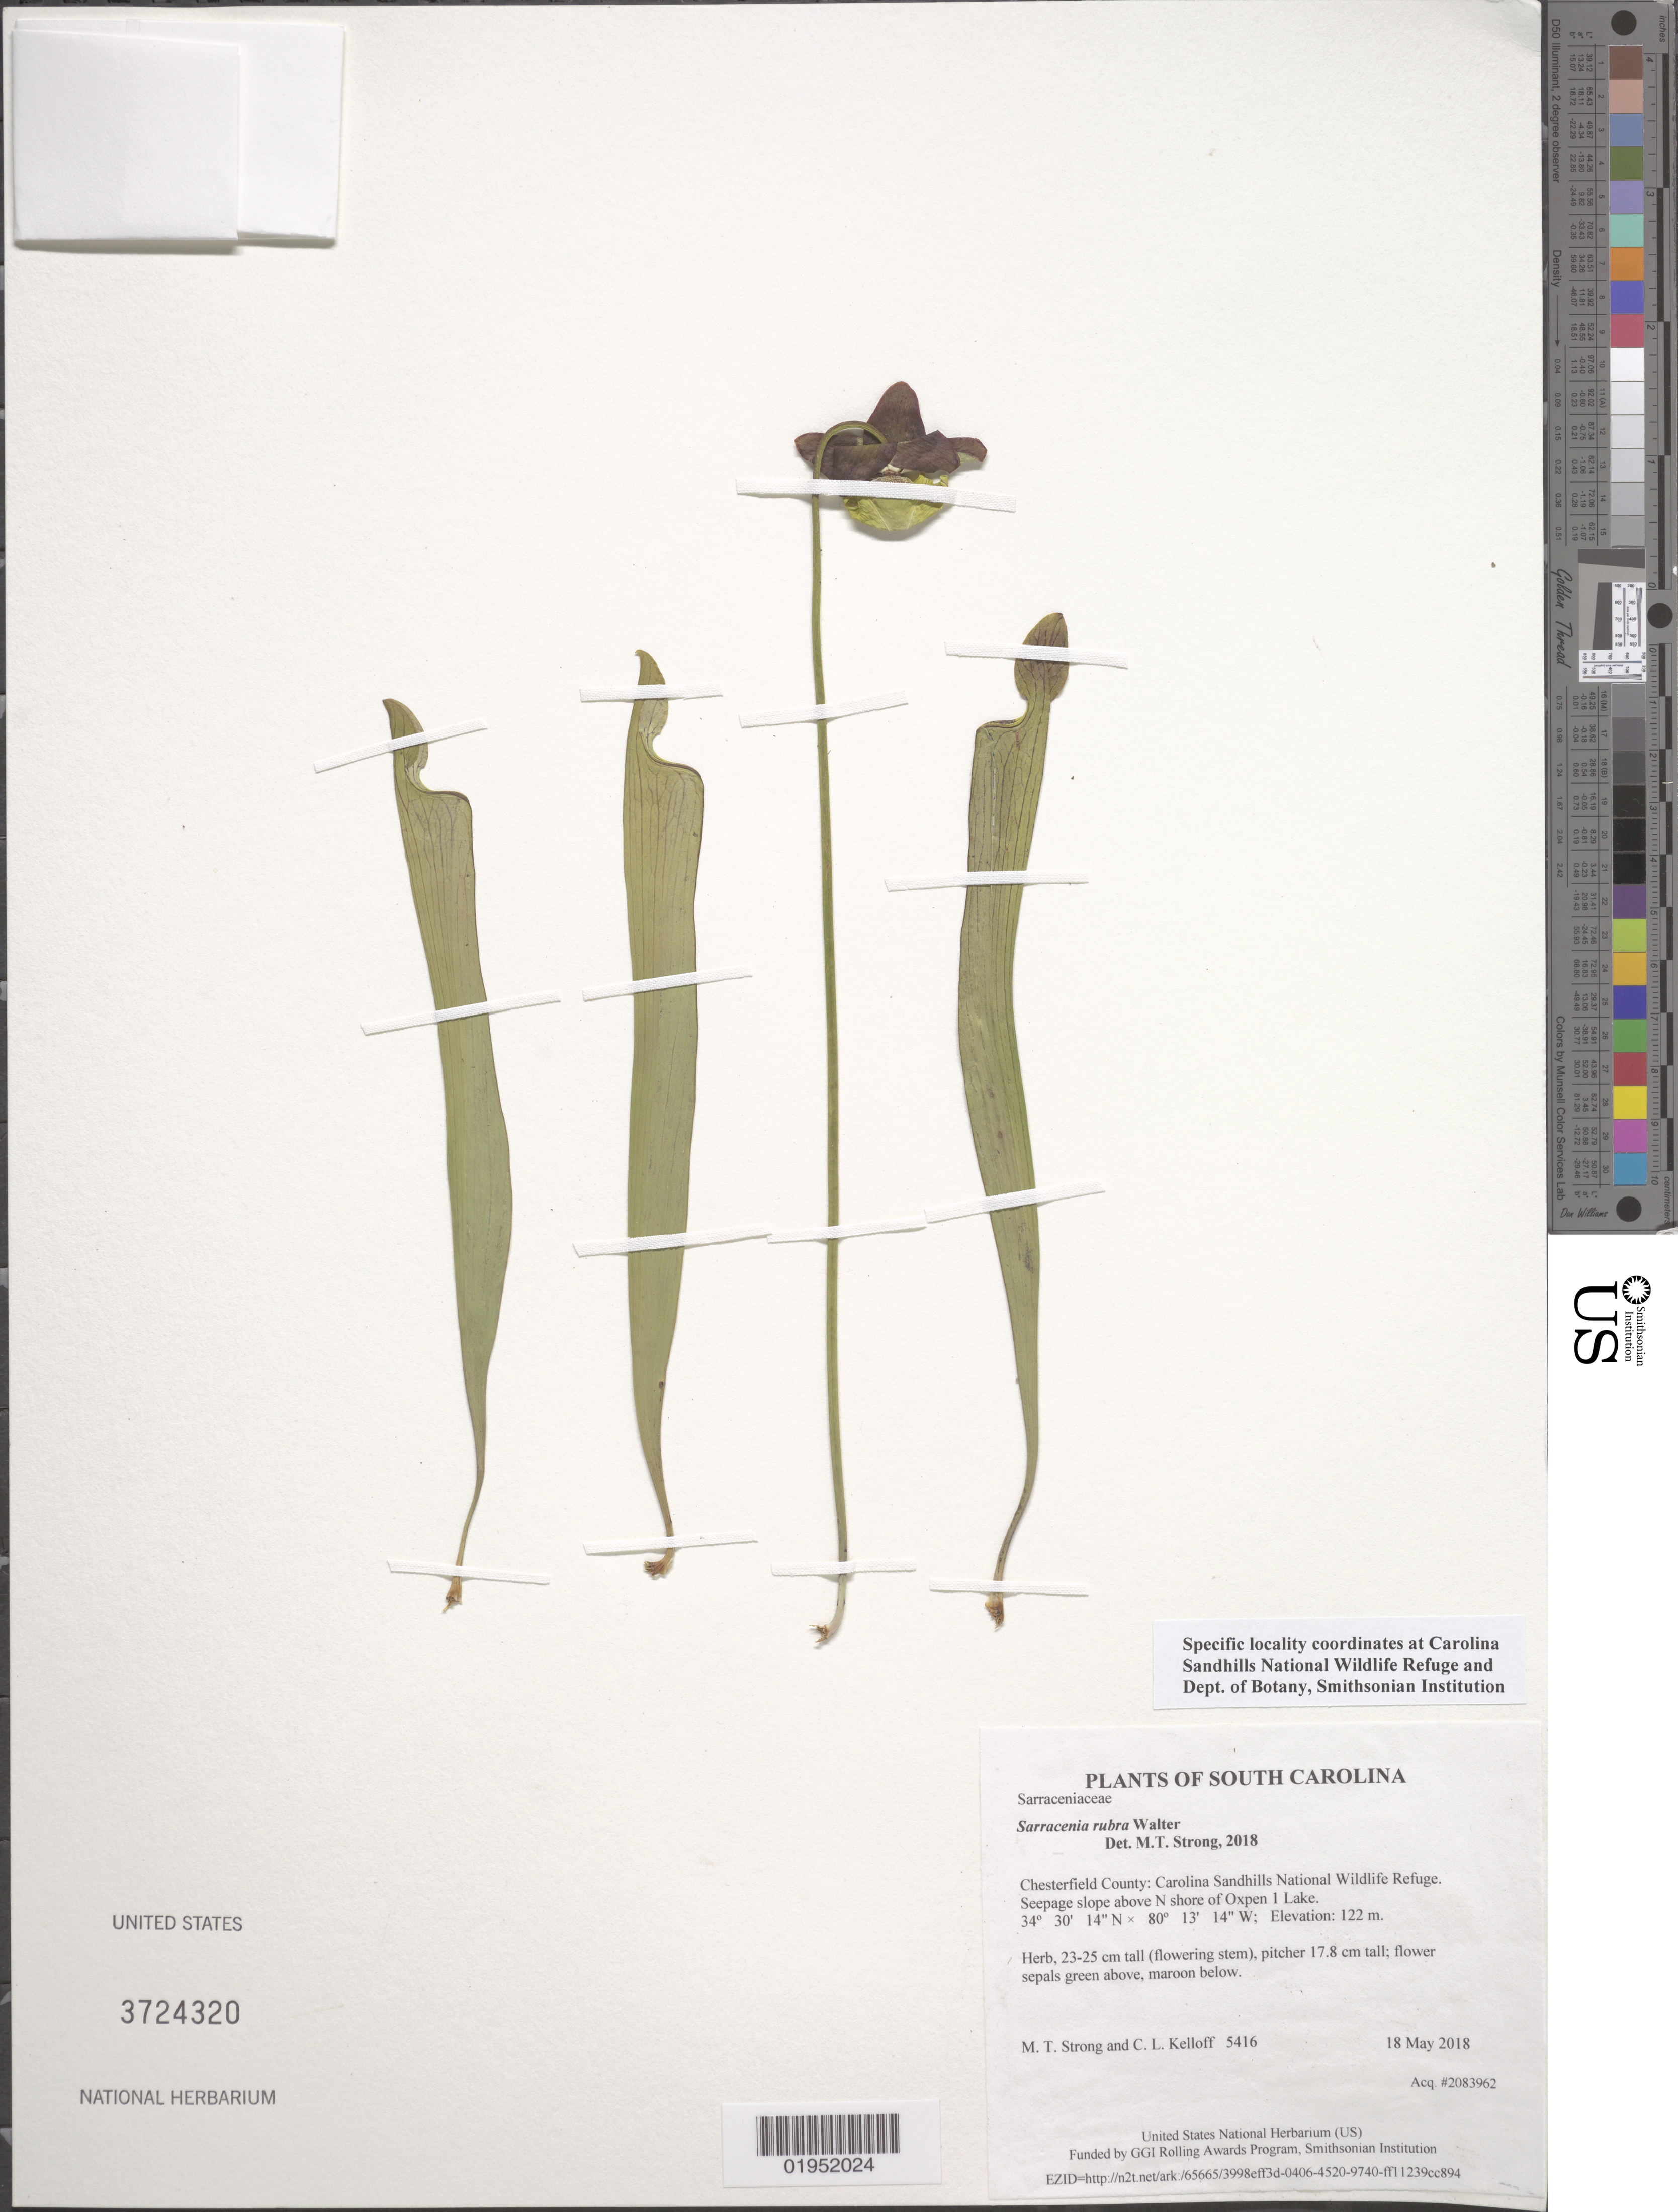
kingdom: Plantae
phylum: Tracheophyta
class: Magnoliopsida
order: Ericales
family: Sarraceniaceae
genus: Sarracenia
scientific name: Sarracenia rubra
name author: Walter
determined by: Strong, Mark T., (BOT), Smithsonian Institution - National Museum of Natural History (UNITED STATES)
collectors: M. T. Strong & C. L. Kelloff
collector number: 5416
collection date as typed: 18 May 2018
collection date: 2018-05-18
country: United States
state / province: South Carolina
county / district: Chesterfield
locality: Carolina Sandhills National Wildlife Refuge. Seepage slope above N shore of Oxpen 1 Lake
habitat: Seepage slope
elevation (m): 122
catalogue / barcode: US 3724320